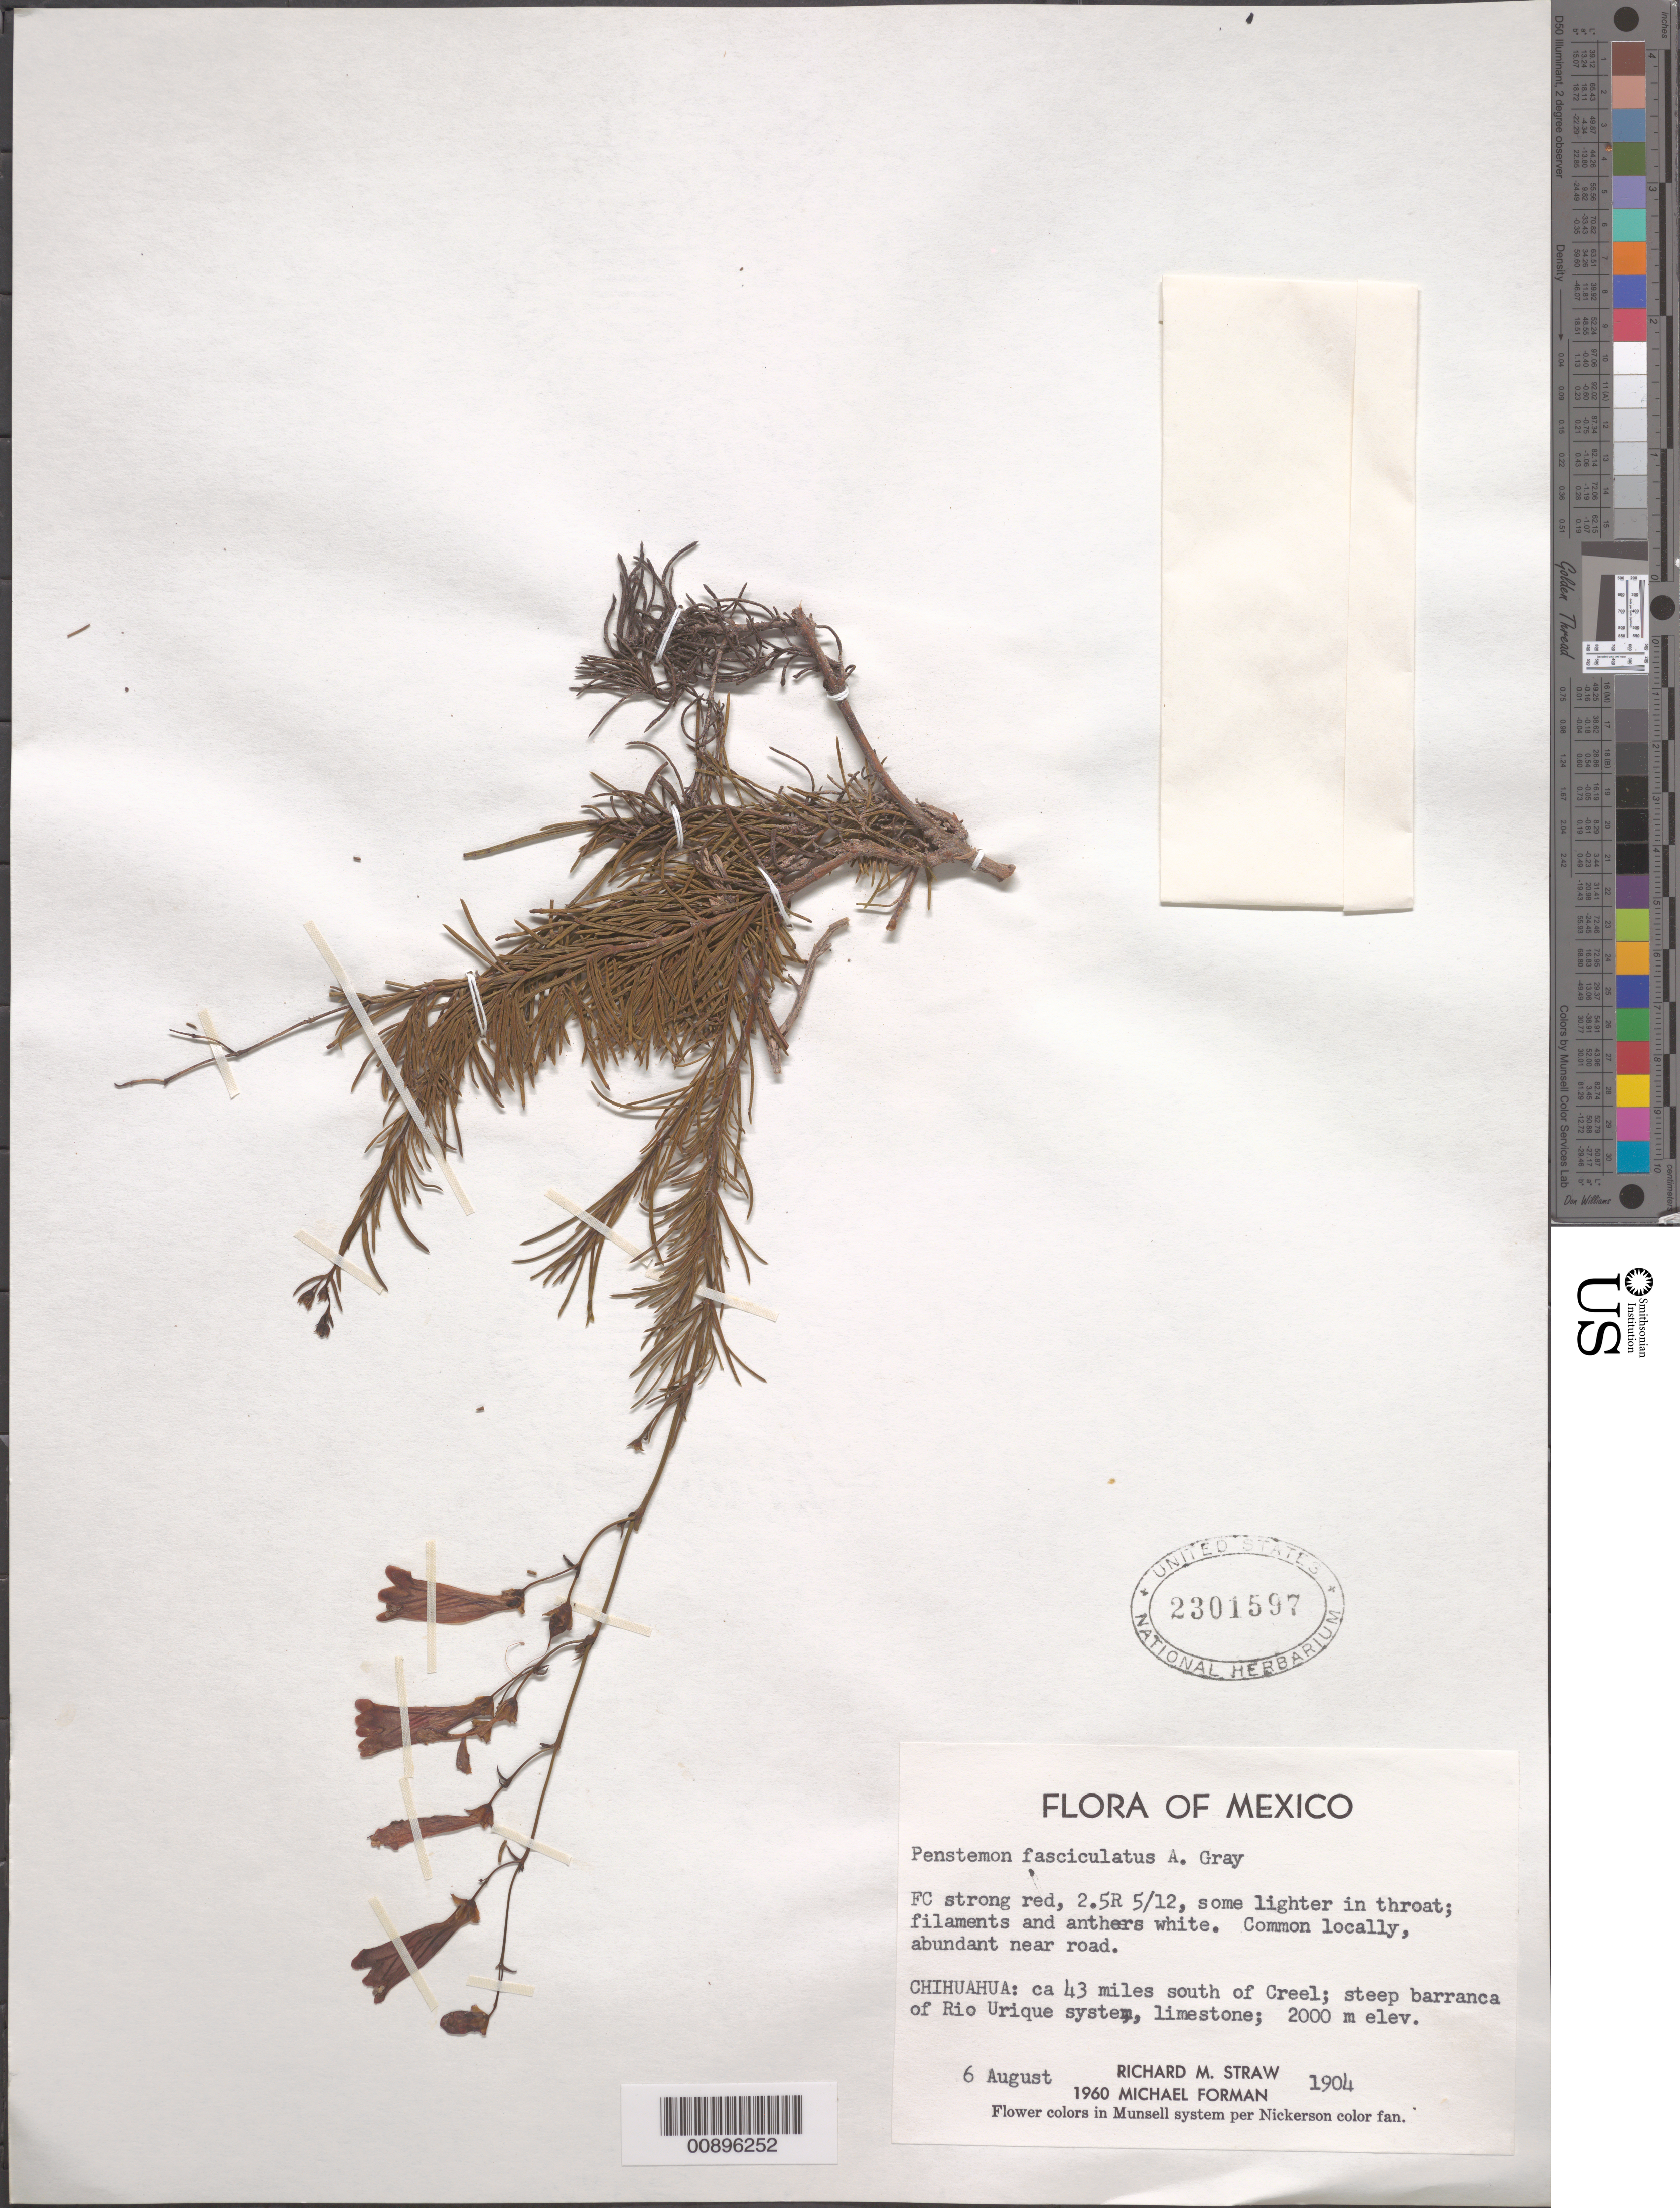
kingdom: Plantae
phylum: Tracheophyta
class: Magnoliopsida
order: Lamiales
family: Plantaginaceae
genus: Penstemon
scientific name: Penstemon fasciculatus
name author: A. Gray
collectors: R. M. Straw & Forman, M.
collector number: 1904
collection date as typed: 06 Aug 1960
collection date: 1960-08-06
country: Mexico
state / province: Chihuahua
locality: ca 43 miles south of Creel; steep barranca of Rio Urique system. Chihuahua.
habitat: Steep barranca of Rio, limestone.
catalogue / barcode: US 2301597